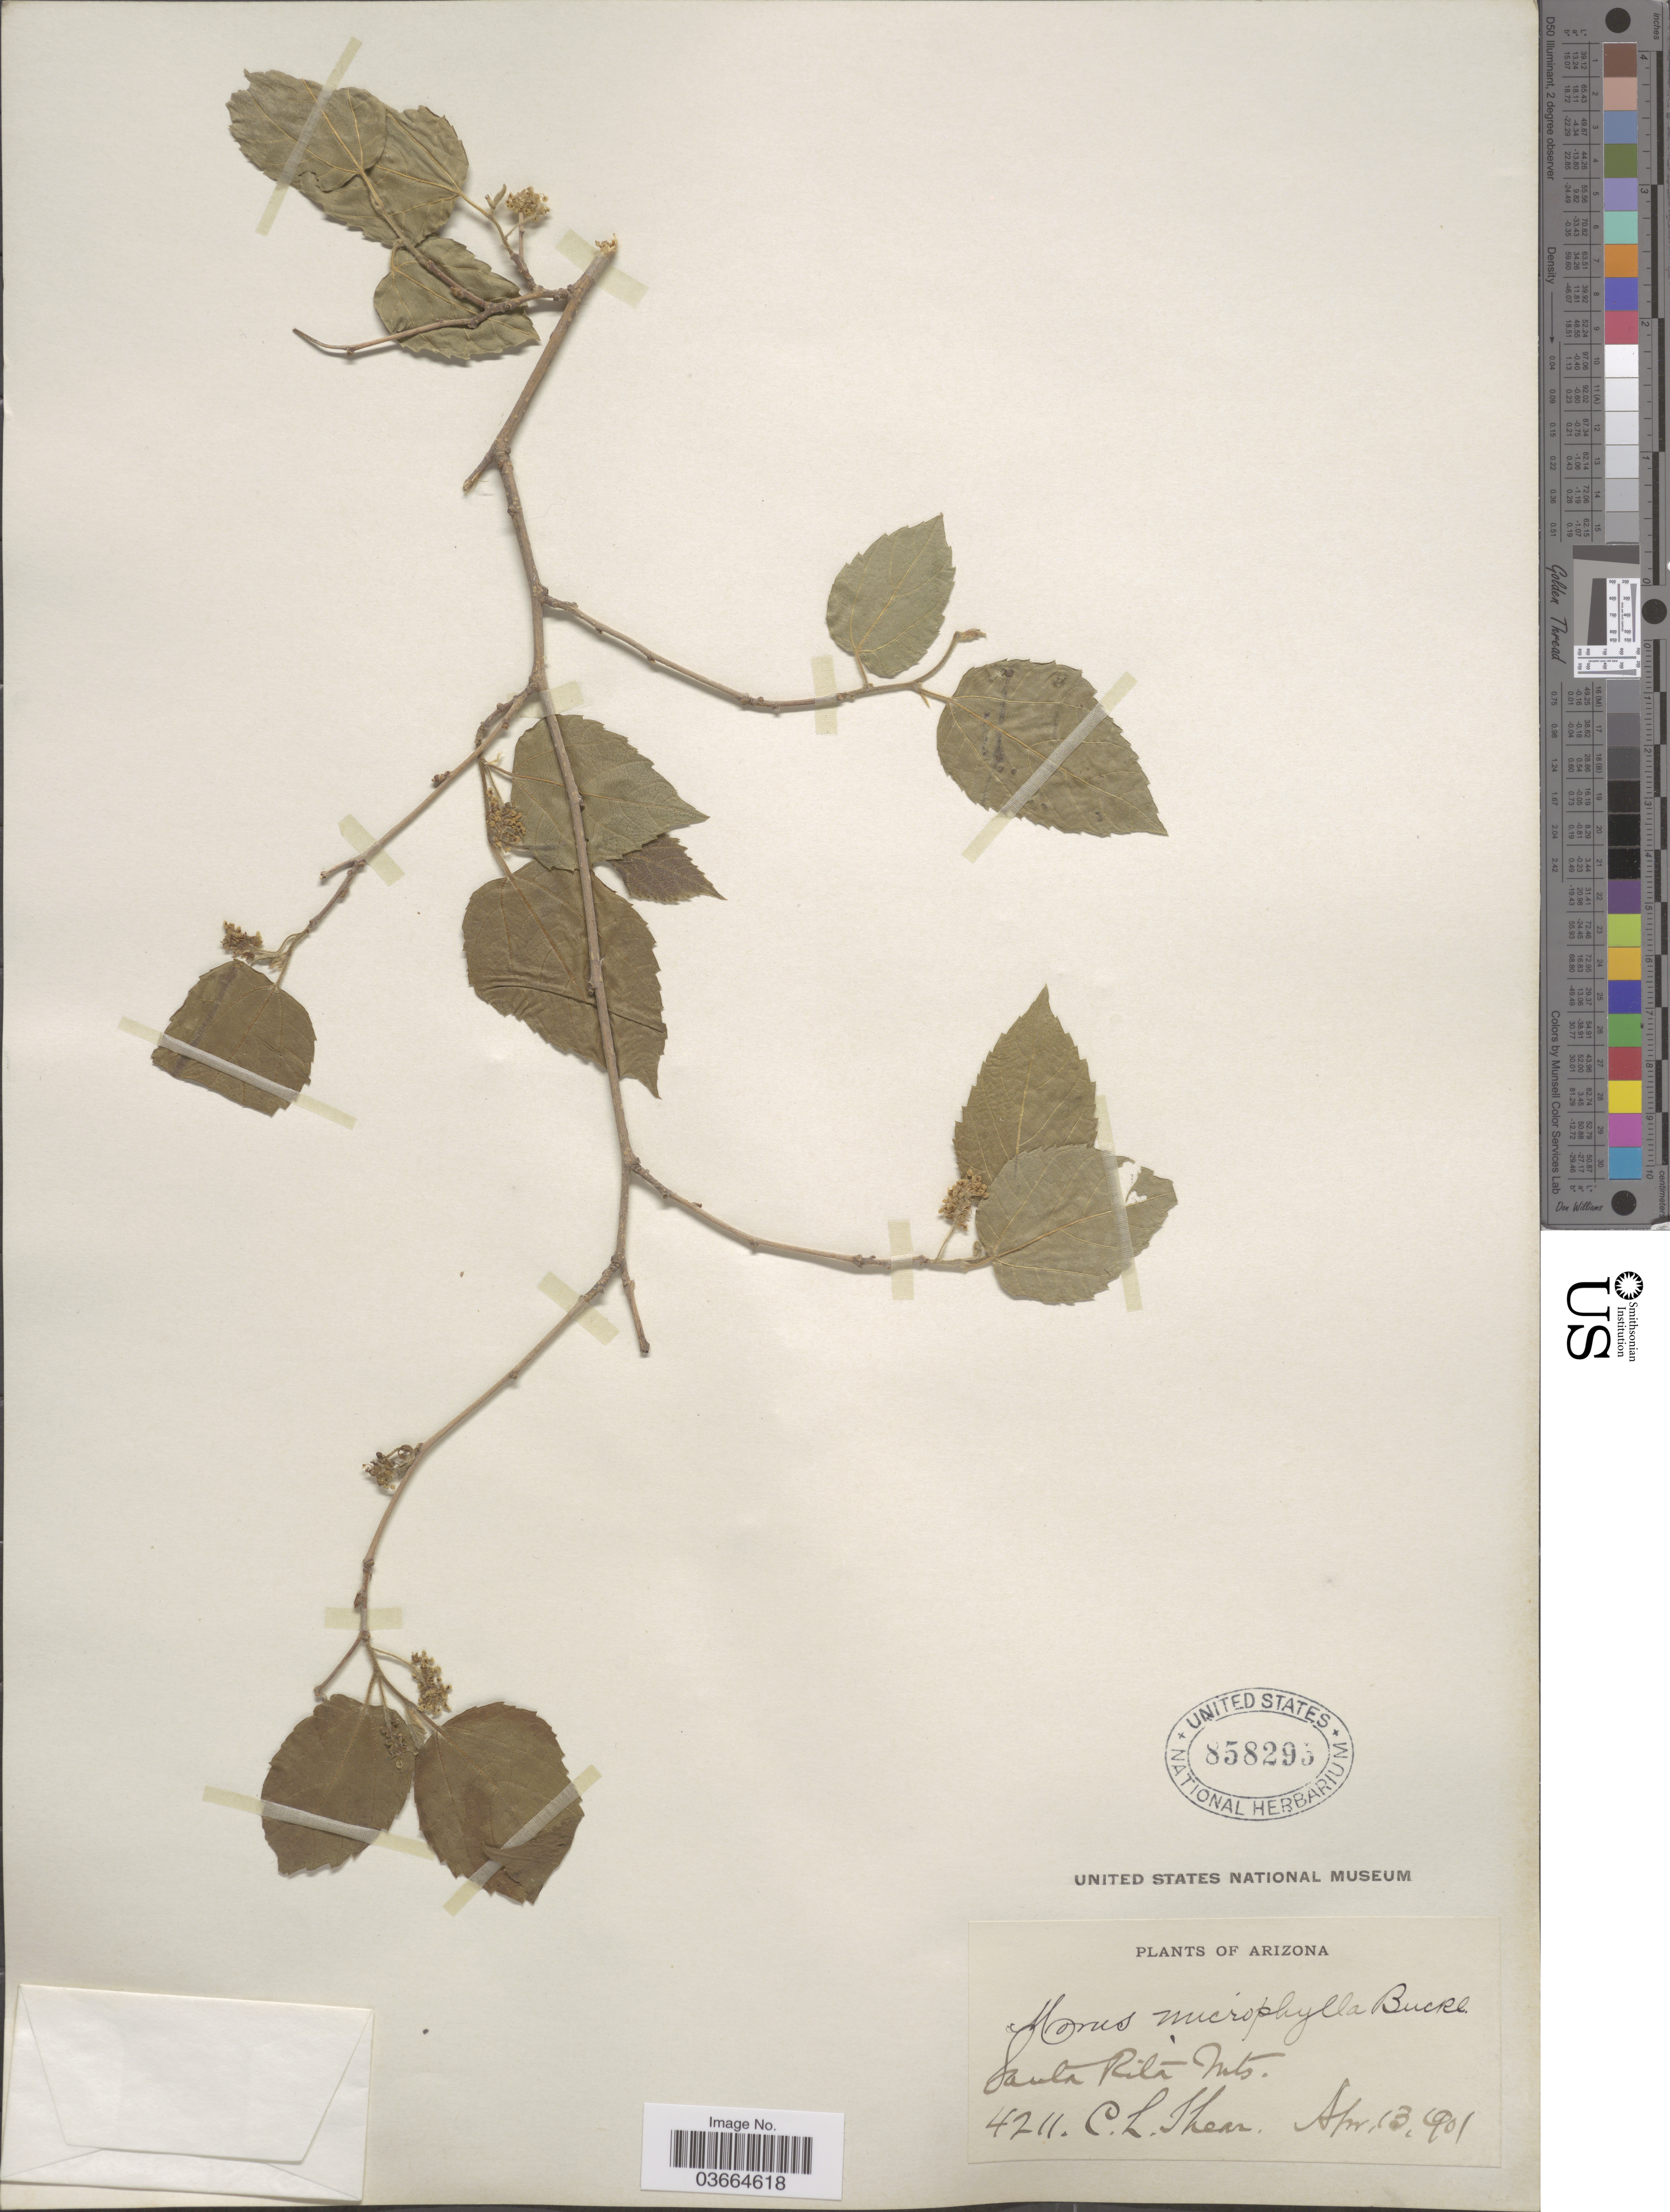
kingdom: Plantae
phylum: Tracheophyta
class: Magnoliopsida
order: Rosales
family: Moraceae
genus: Morus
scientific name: Morus microphylla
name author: Buckley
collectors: C. L. Shear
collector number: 4211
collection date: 1901-04-13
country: United States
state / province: Arizona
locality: Santa Rita Mts.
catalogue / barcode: US 858295